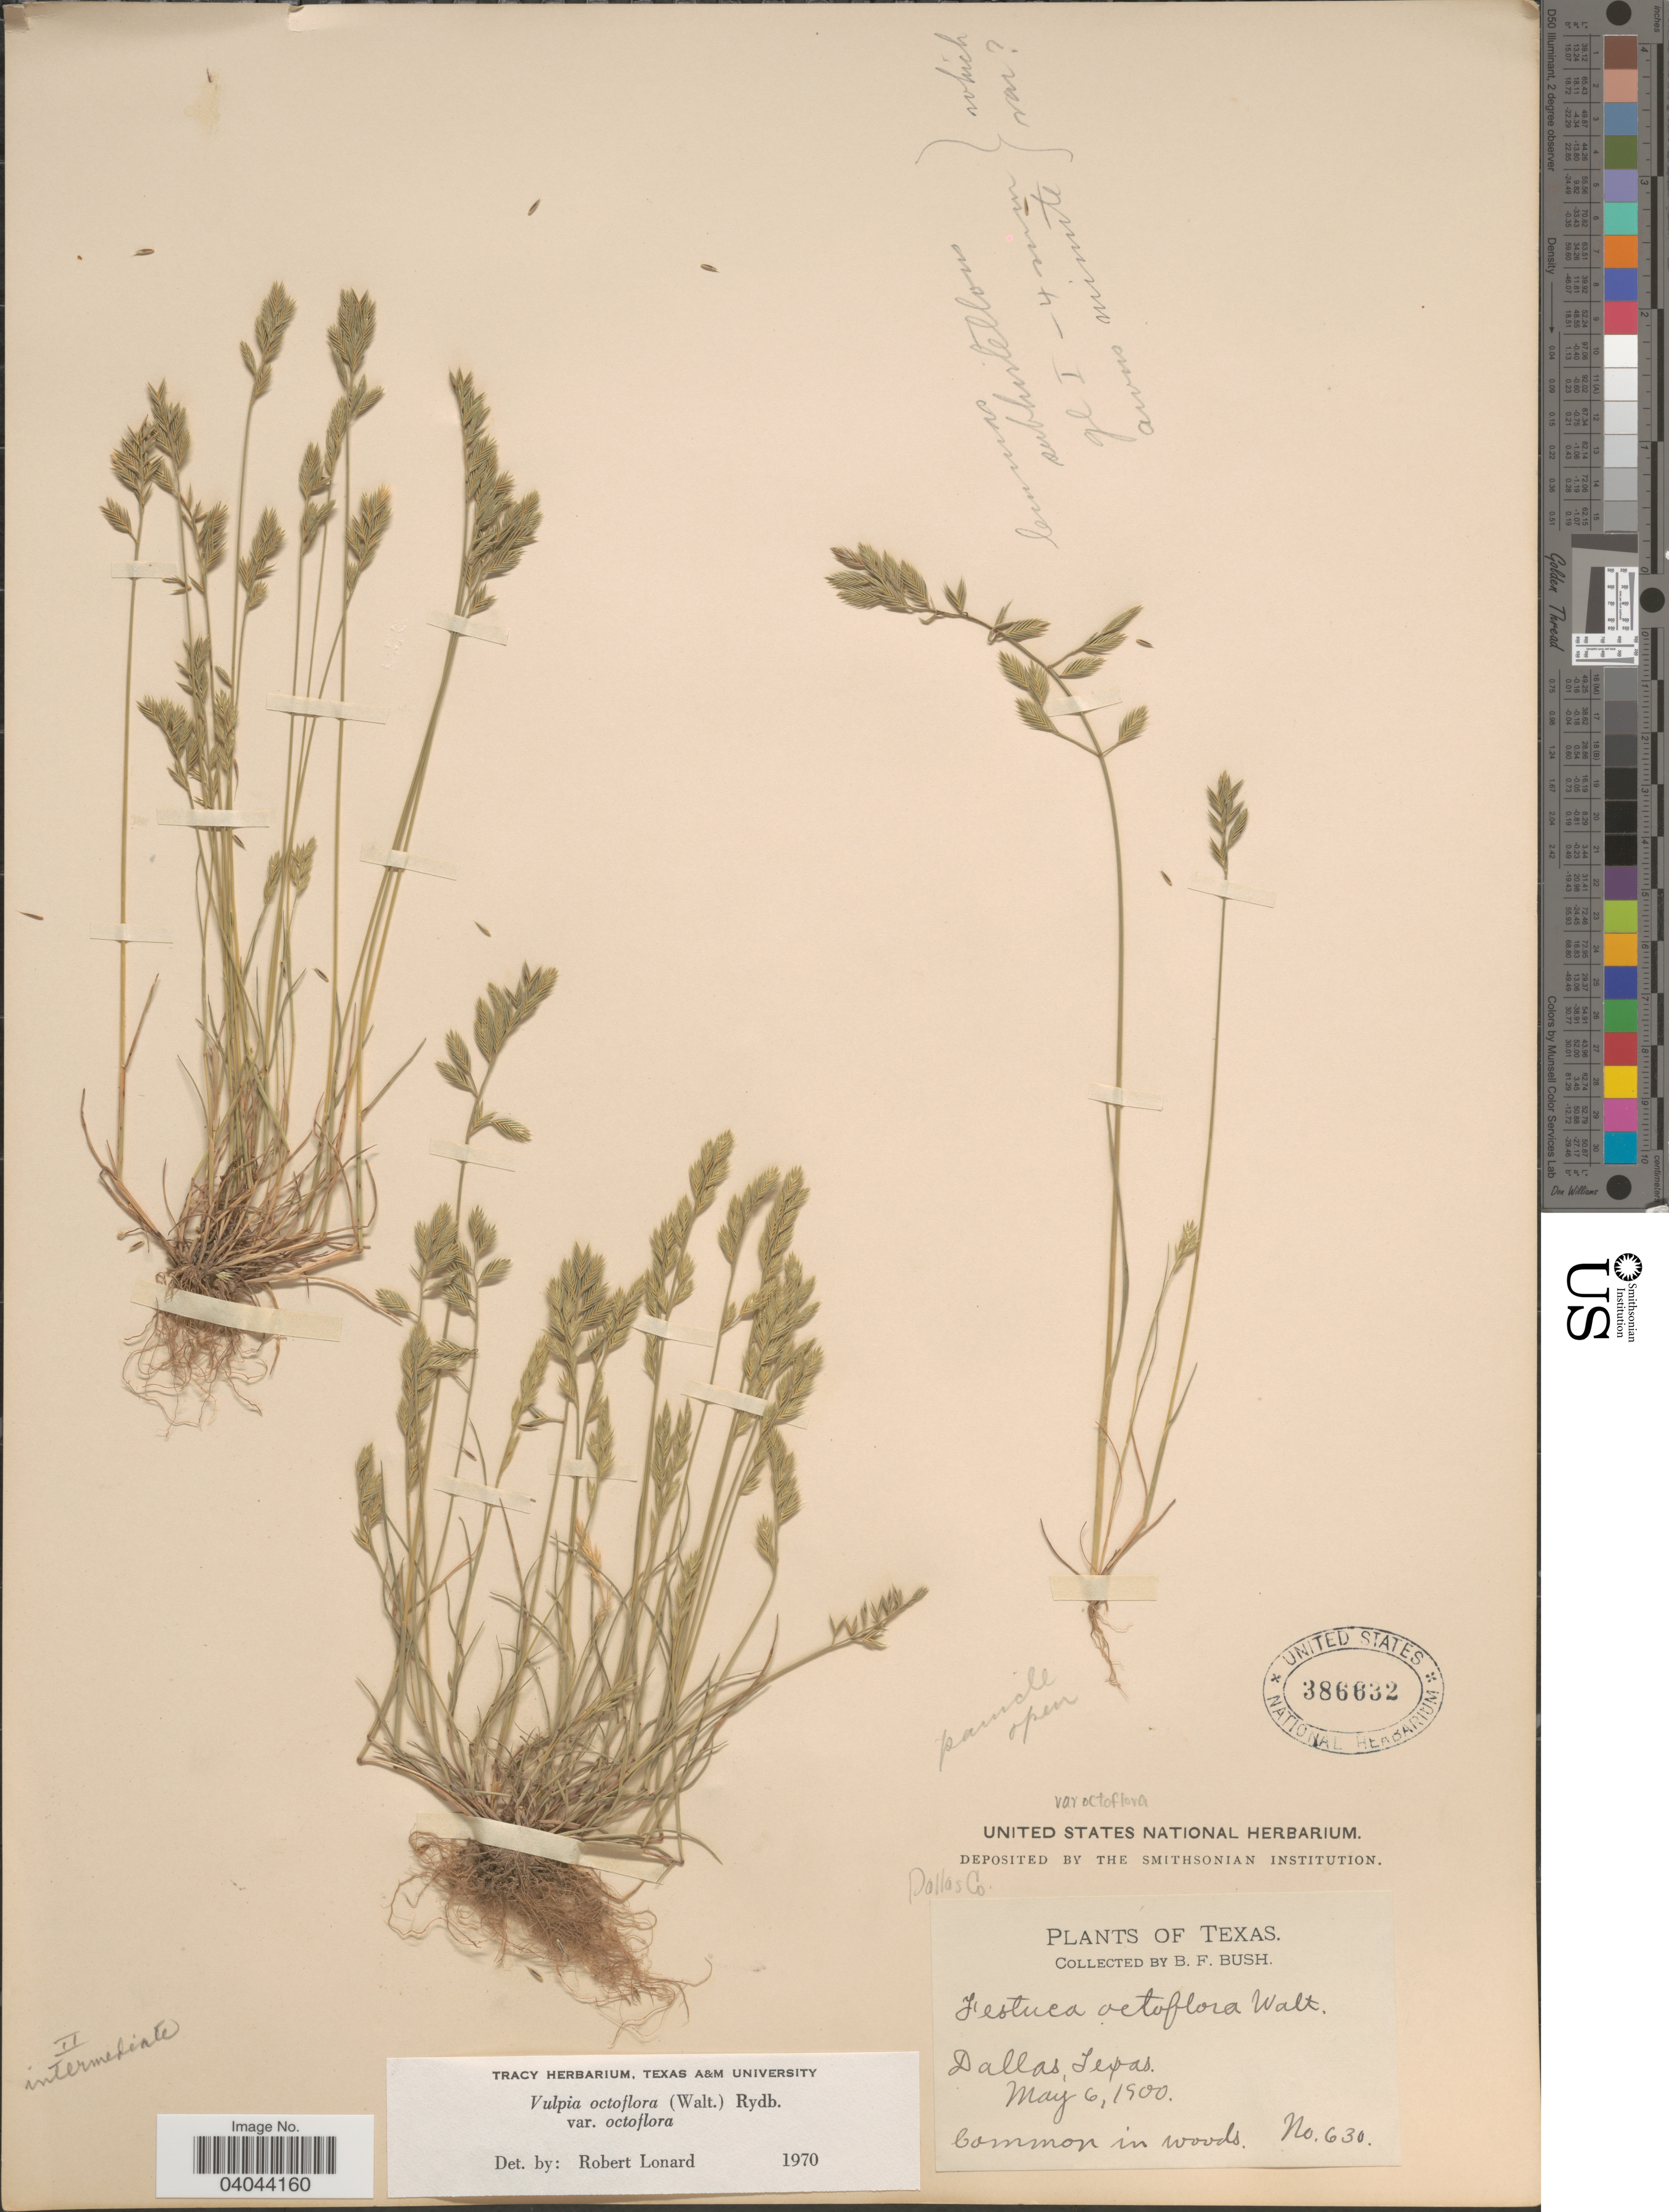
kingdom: Plantae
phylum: Tracheophyta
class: Liliopsida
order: Poales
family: Poaceae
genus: Festuca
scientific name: Festuca octoflora var. octoflora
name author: Walter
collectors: B. F. Bush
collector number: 630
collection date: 1900-05-06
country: United States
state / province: Texas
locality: Dallas Co. Dallas.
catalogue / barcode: US 386632